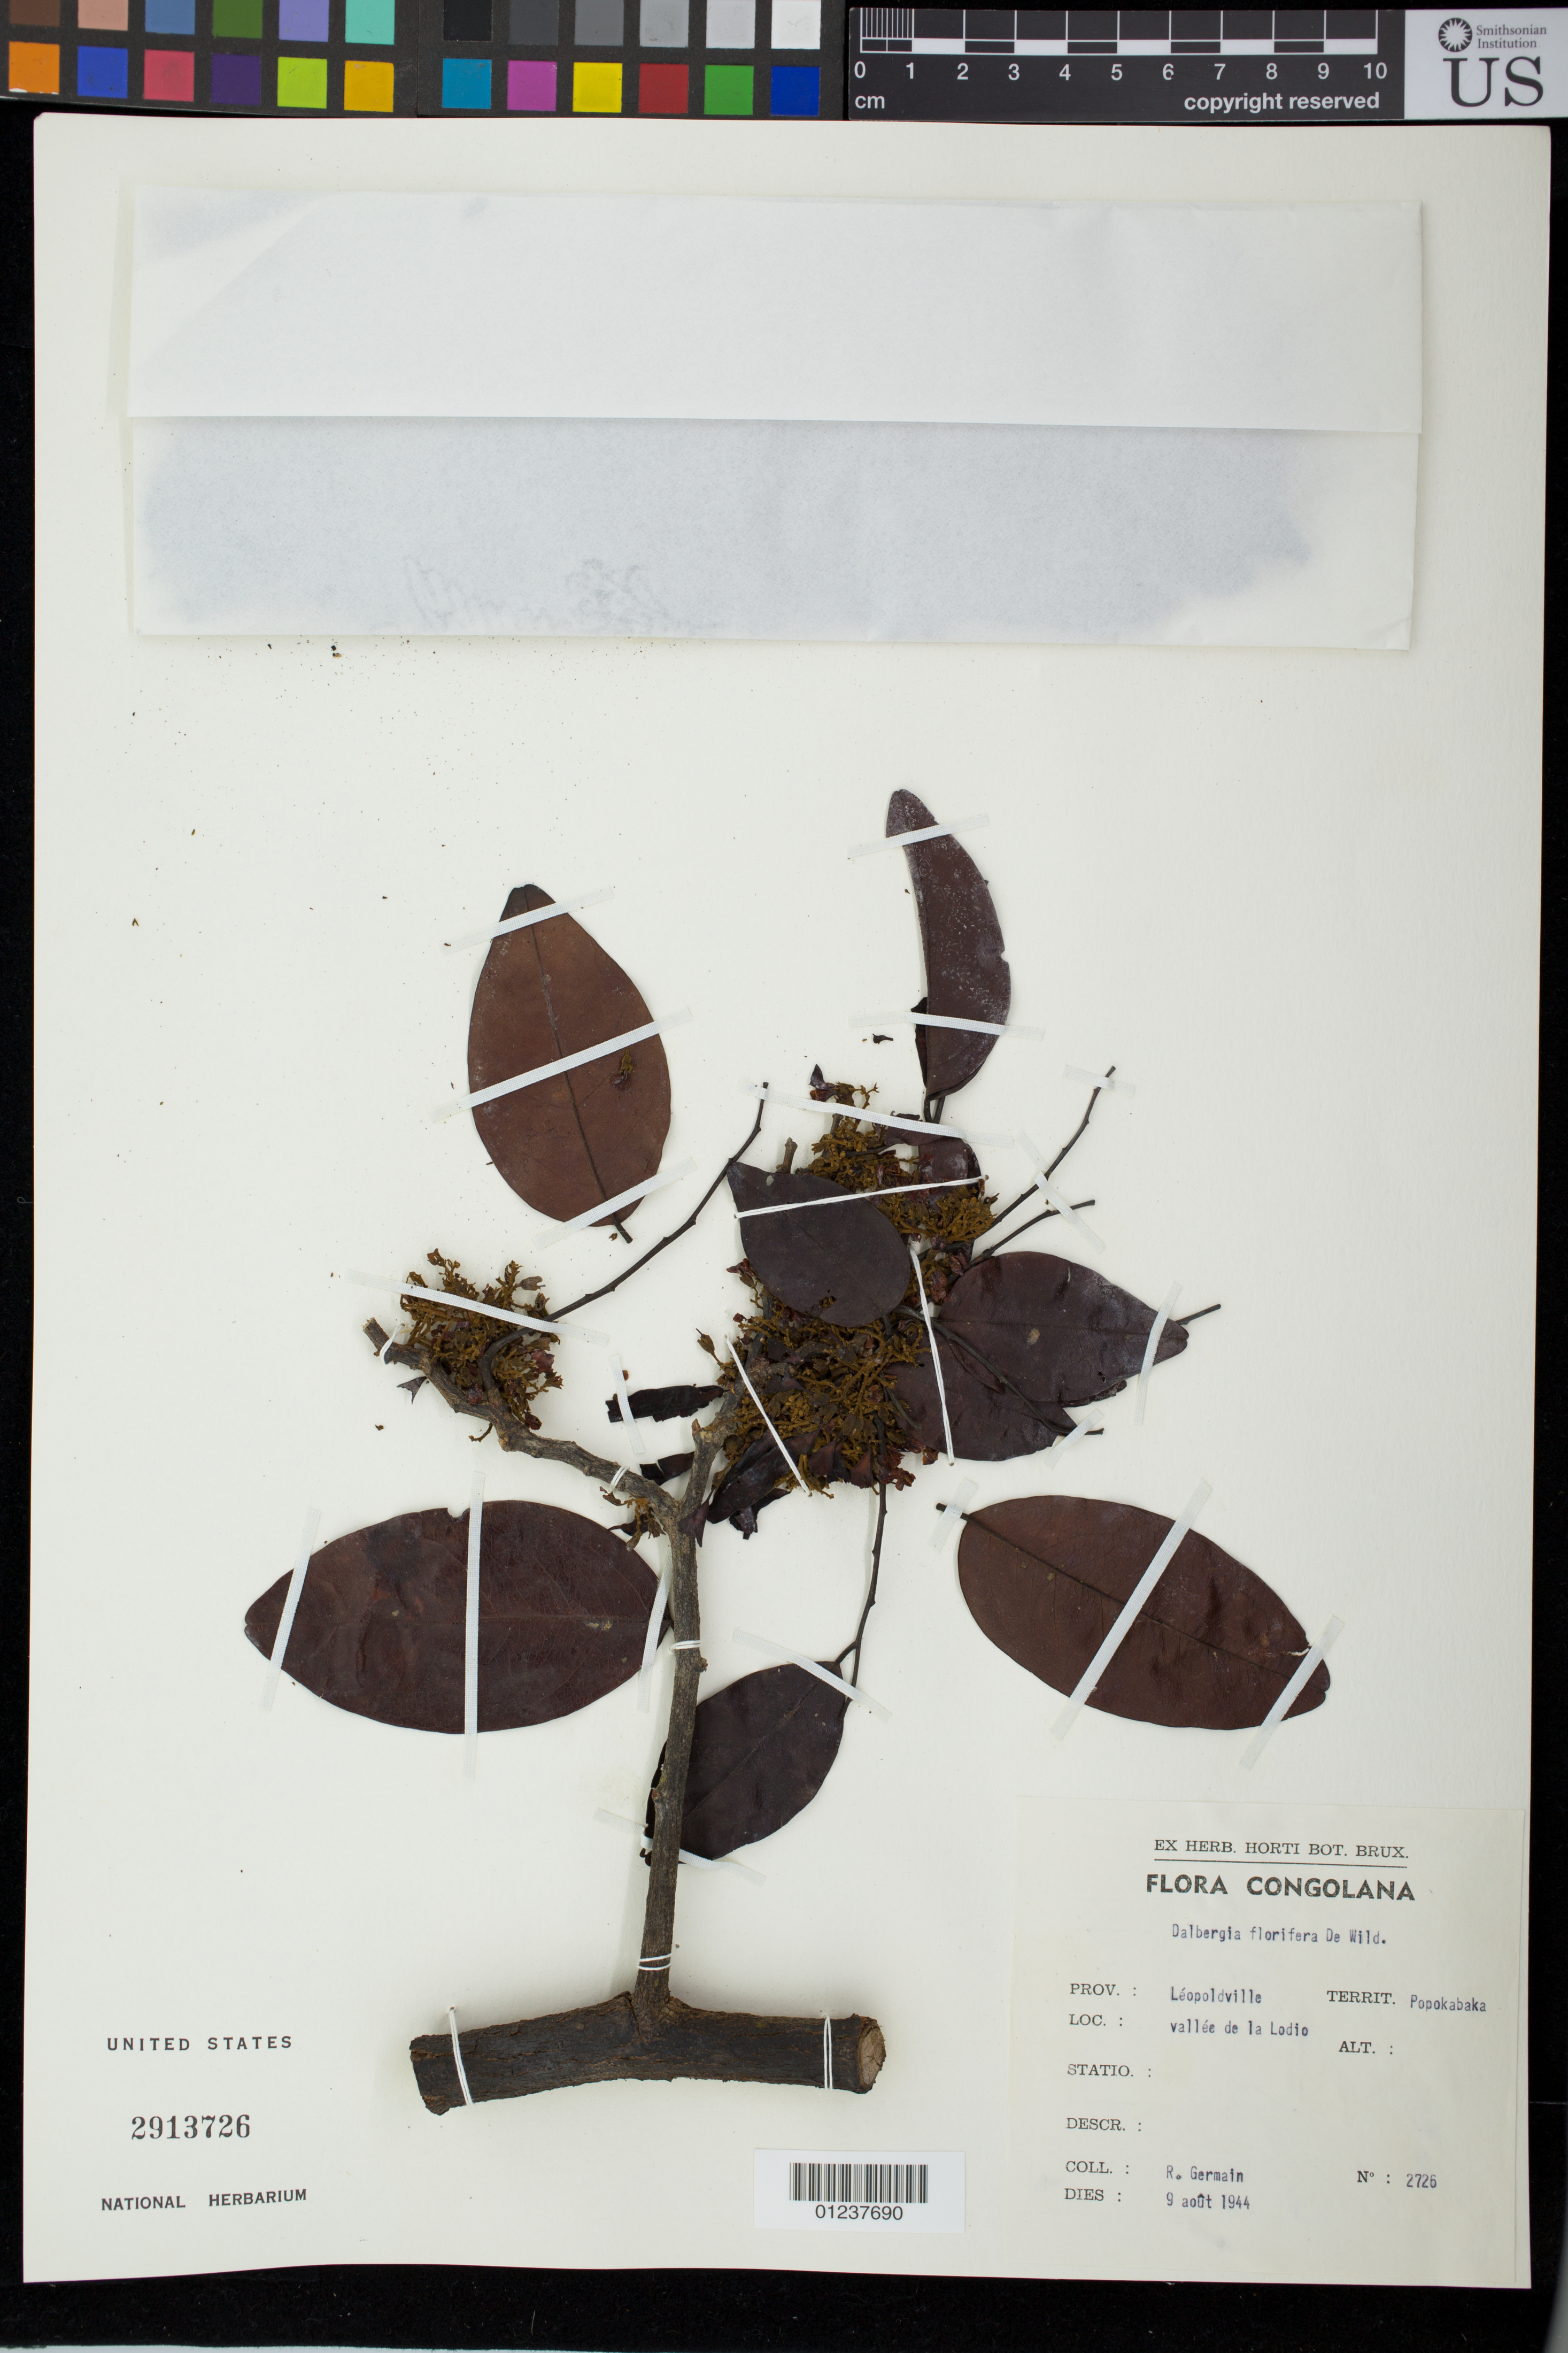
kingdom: Plantae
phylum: Tracheophyta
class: Magnoliopsida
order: Fabales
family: Fabaceae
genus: Dalbergia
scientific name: Dalbergia florifera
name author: De Wild.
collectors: R. Germain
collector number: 2726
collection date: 1944-08-09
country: Congo, Democratic Republic of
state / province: Kinshasa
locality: Leopoldville, Popokabaka, vallee de la Lodio.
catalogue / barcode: US 2913726